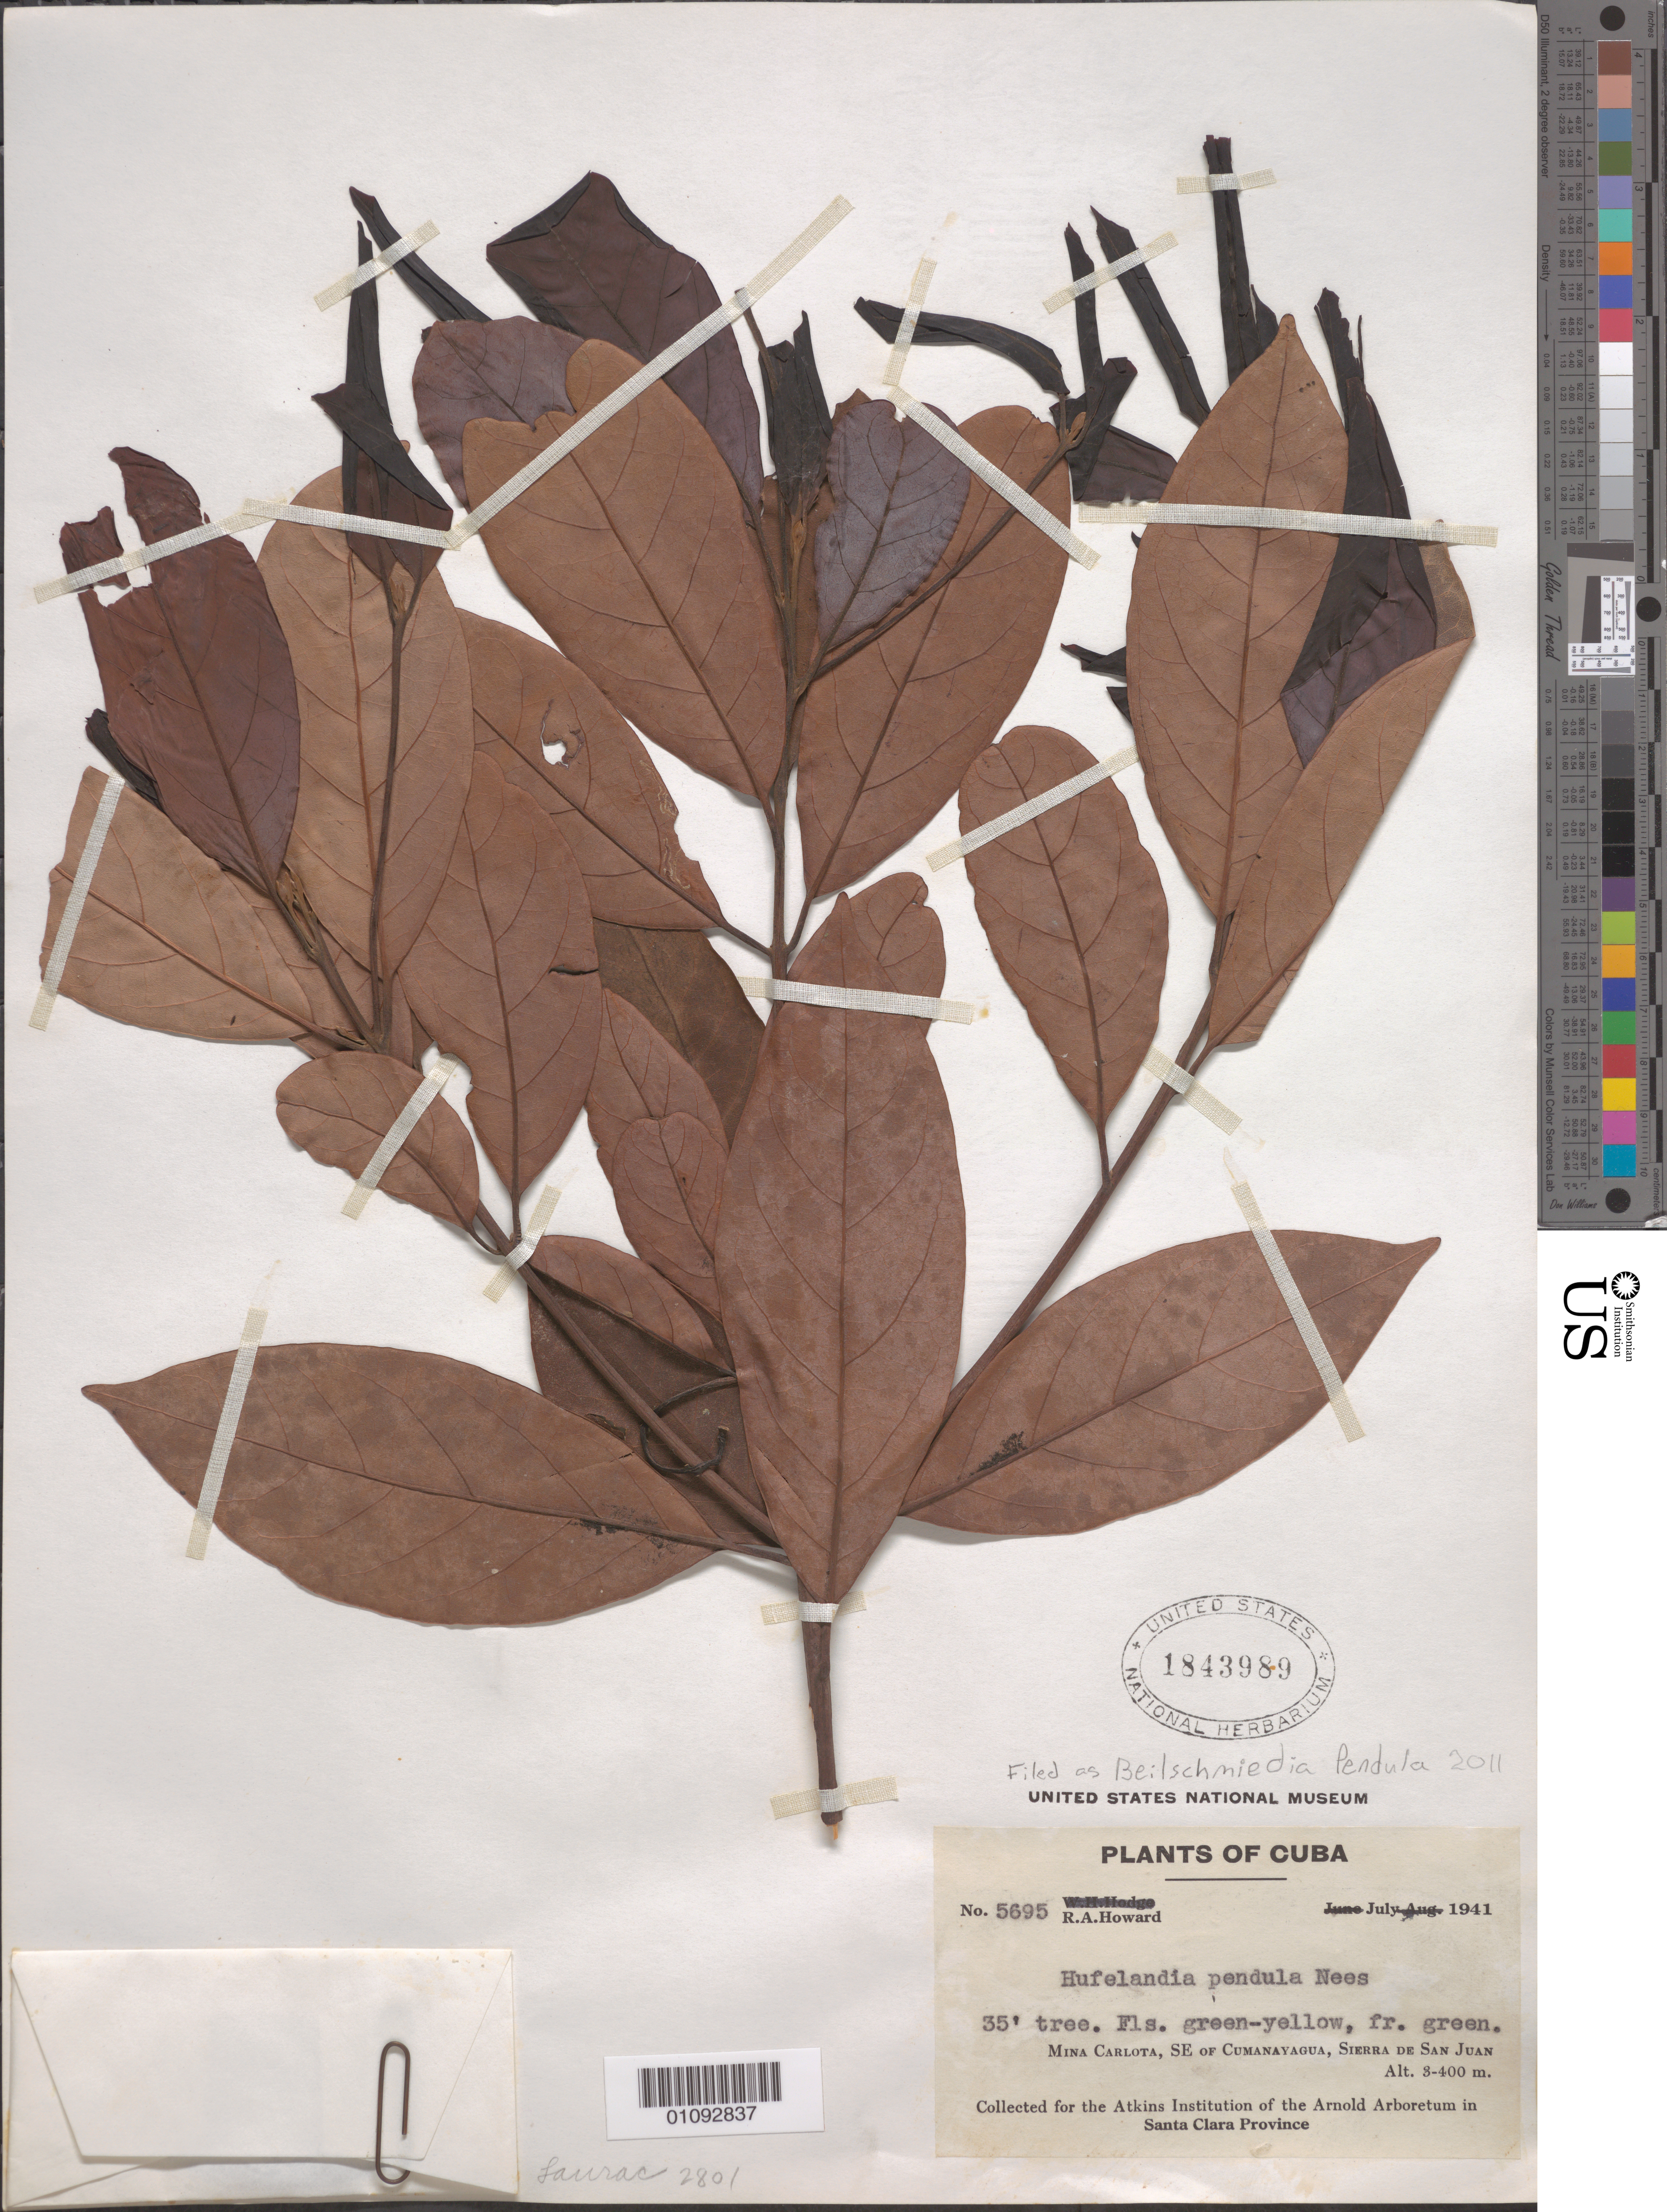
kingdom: Plantae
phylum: Tracheophyta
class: Magnoliopsida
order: Laurales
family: Lauraceae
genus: Beilschmiedia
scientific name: Beilschmiedia pendula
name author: (Sw.) Hemsl.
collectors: R. A. Howard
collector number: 5695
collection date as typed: Jul 1941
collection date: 1941-07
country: Cuba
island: Cuba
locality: Mina Carlota, SE of Cumanayagua, Sierra de San Juan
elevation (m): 3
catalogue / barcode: US 1843989